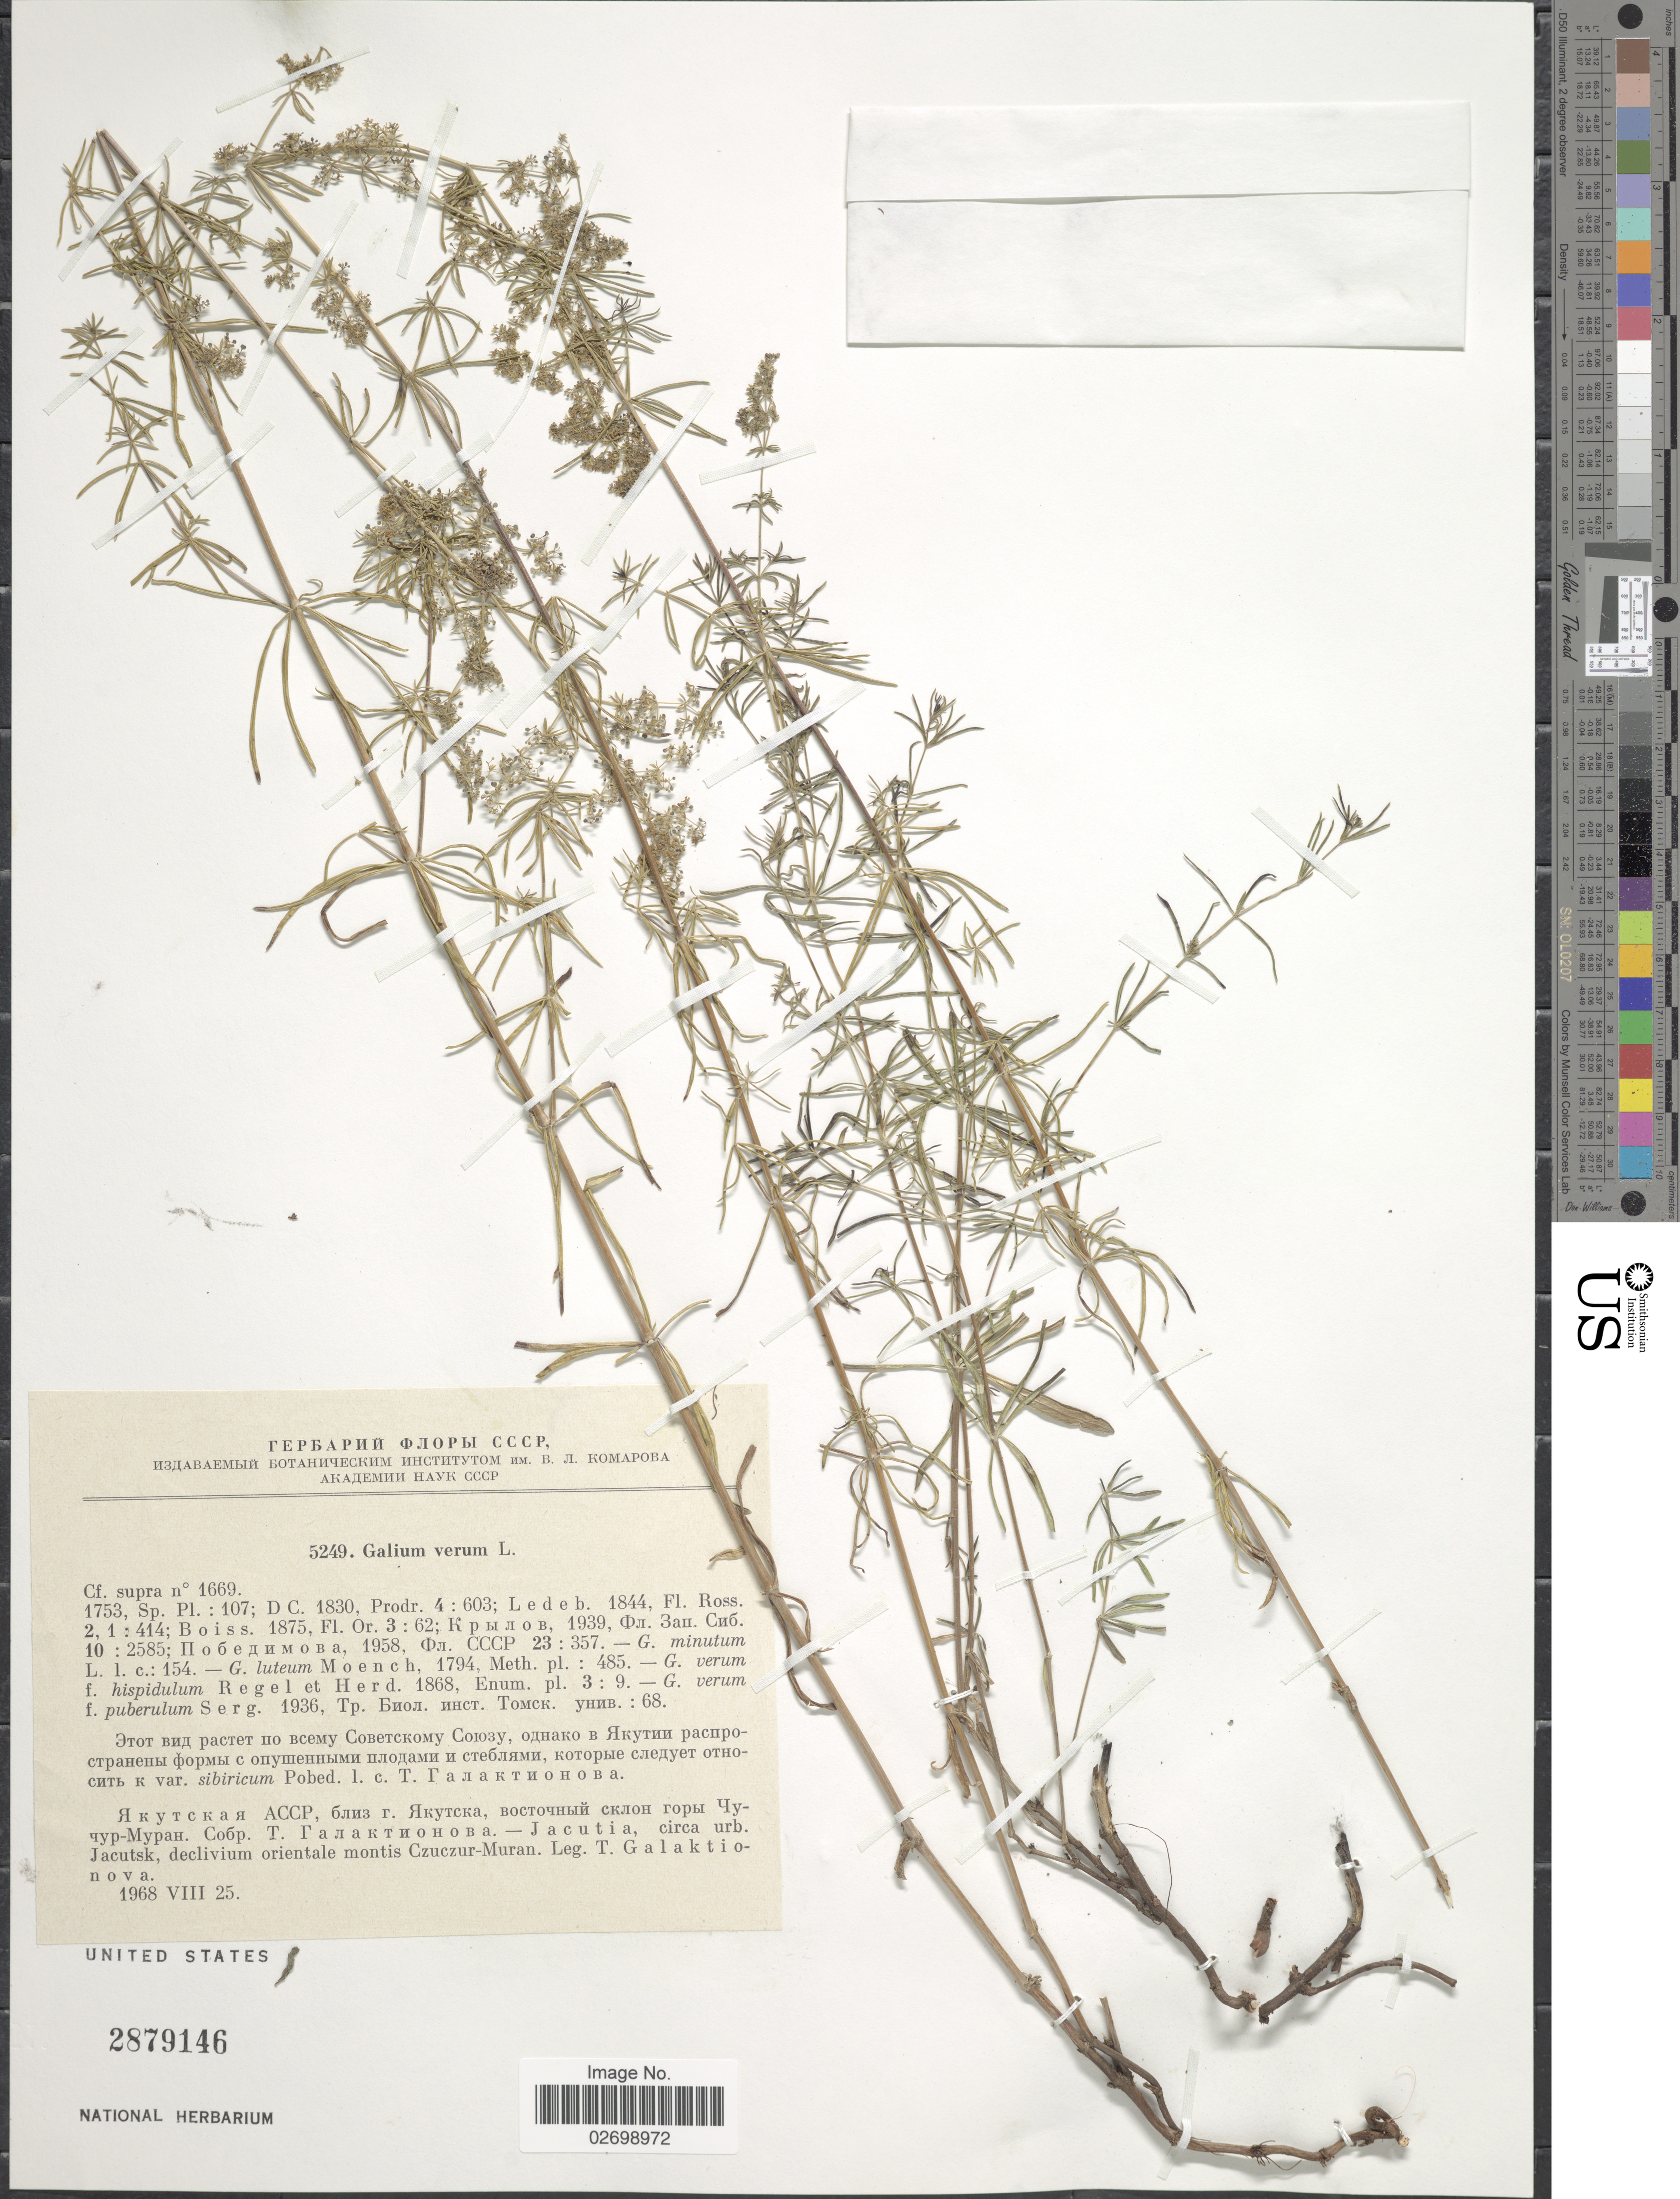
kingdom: Plantae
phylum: Tracheophyta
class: Magnoliopsida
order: Gentianales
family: Rubiaceae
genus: Galium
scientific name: Galium verum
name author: L.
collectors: T. Galaktioniva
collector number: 5249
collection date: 1968-08-25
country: Russian Federation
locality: Jacutia, circa urb. Jacutsk, declivium orientale montis Czuczur-Muran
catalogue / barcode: US 2879146